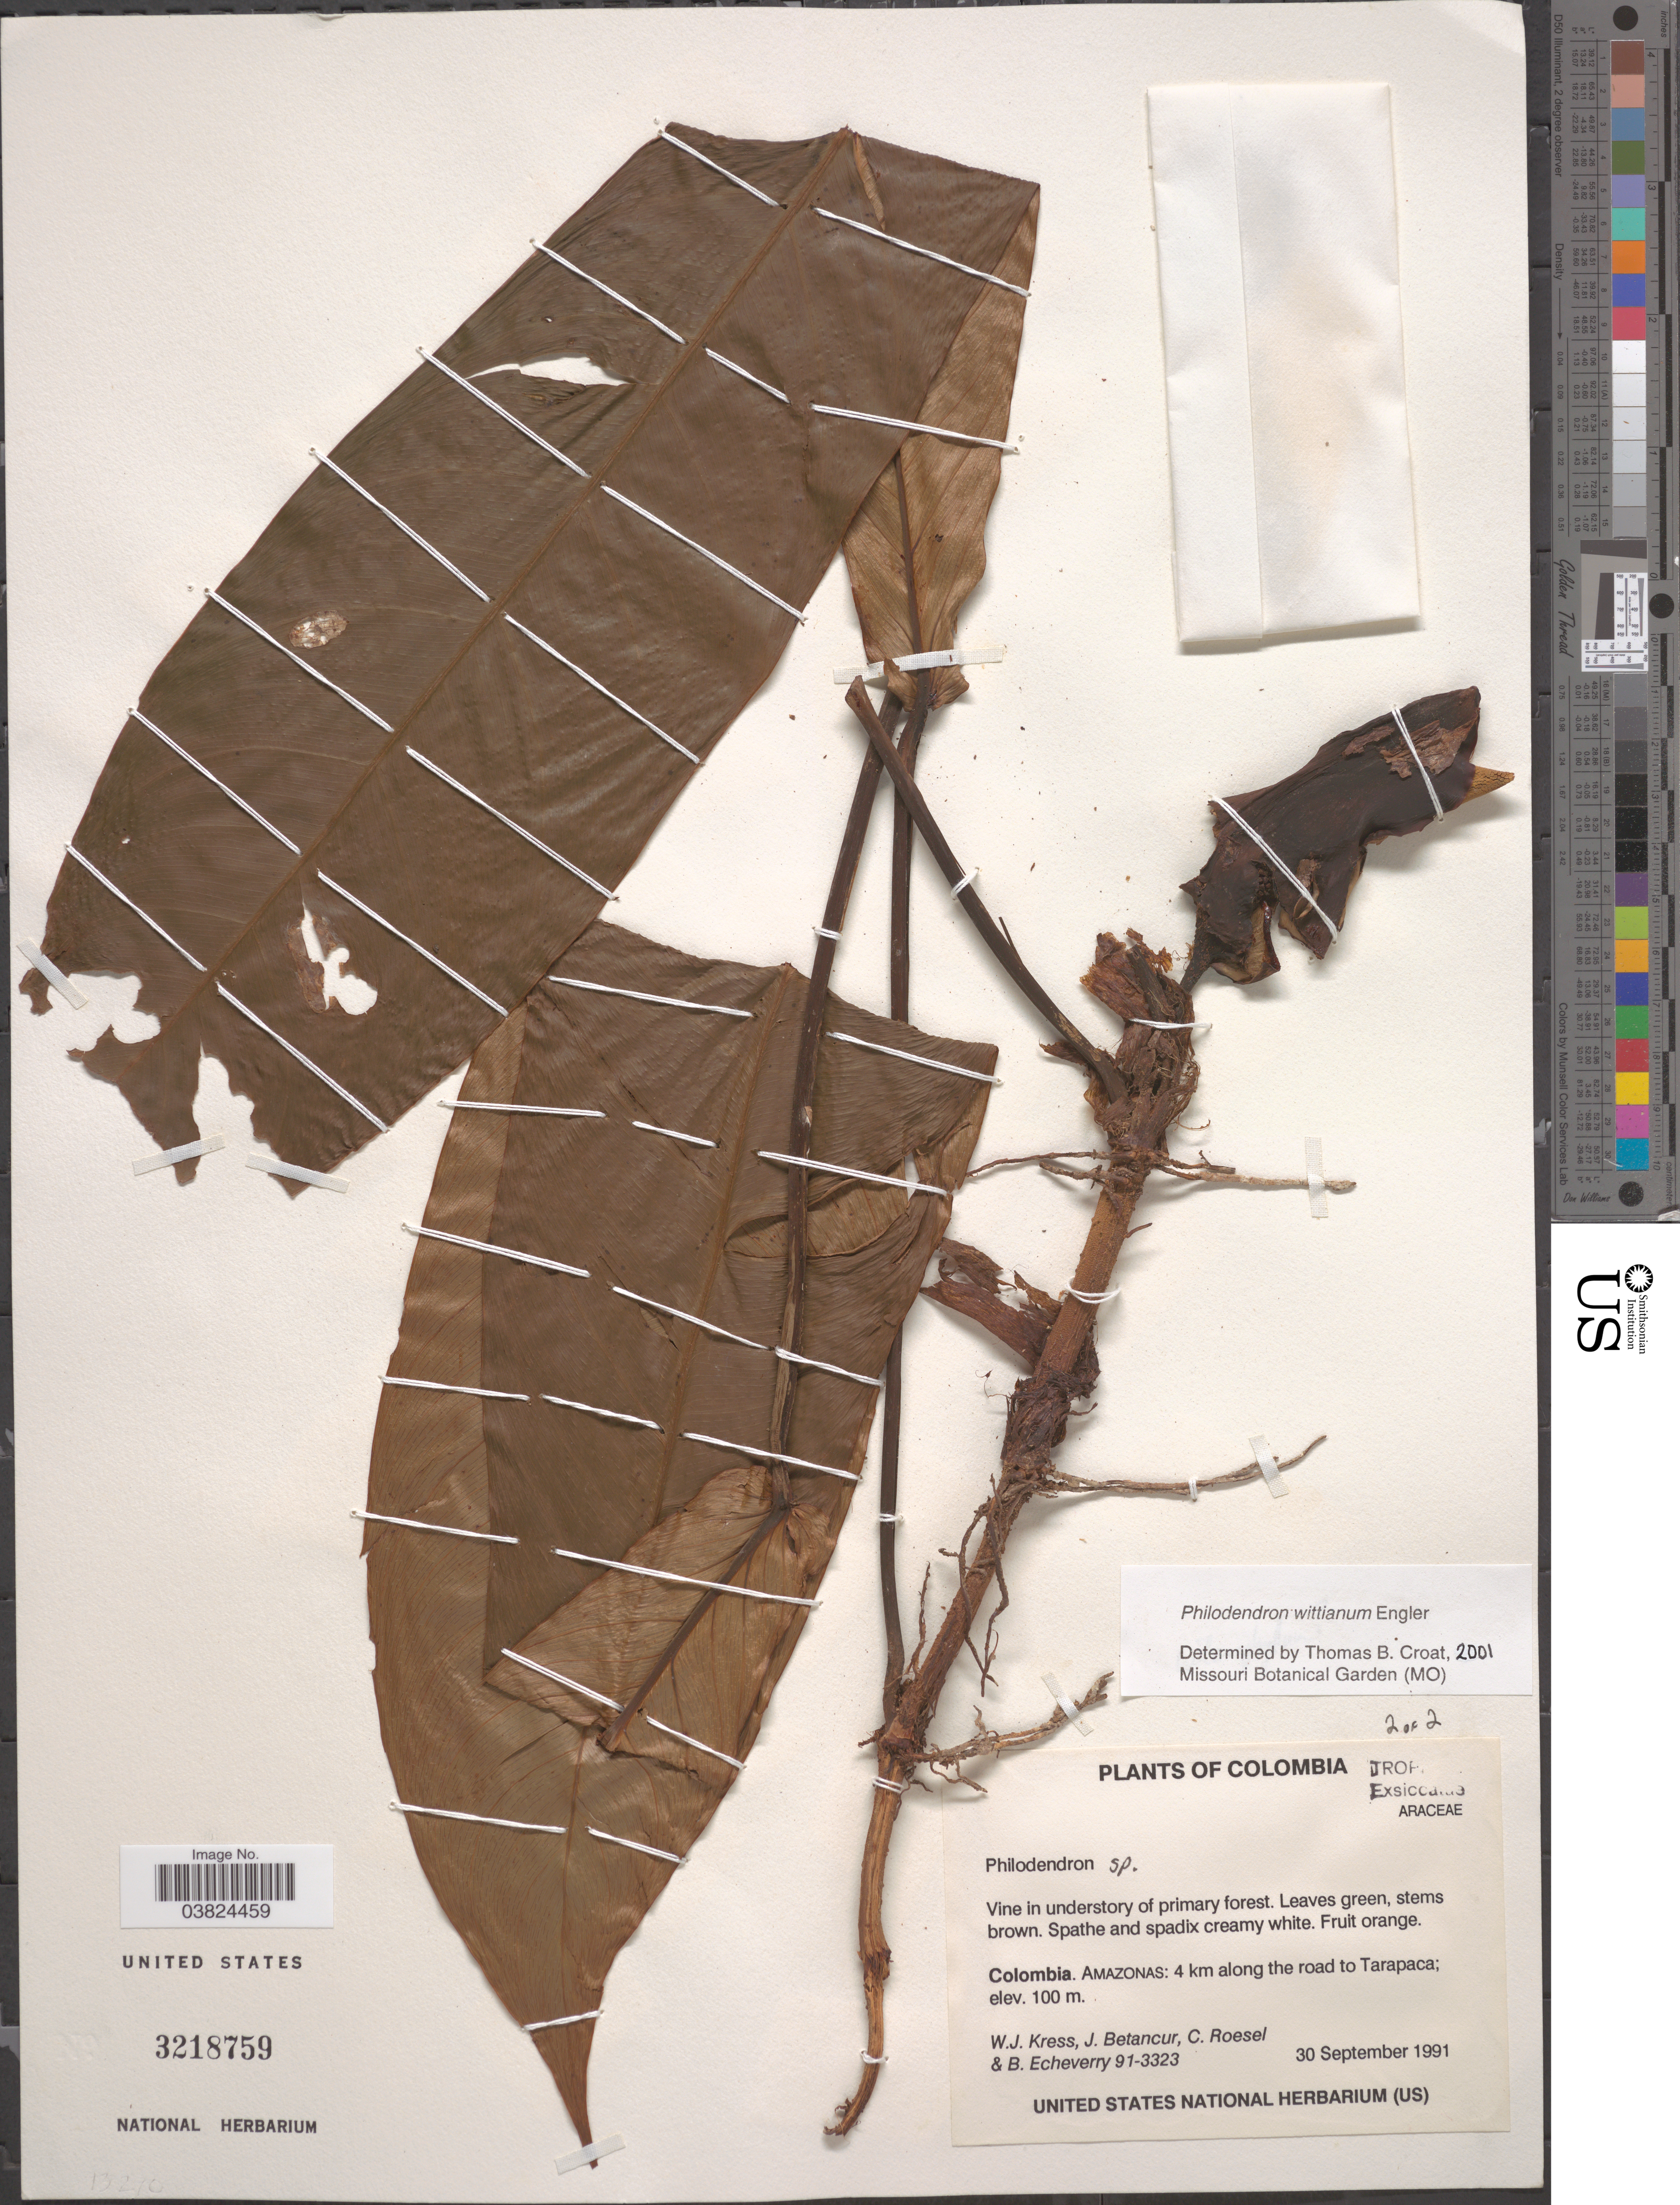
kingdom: Plantae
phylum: Tracheophyta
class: Liliopsida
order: Alismatales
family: Araceae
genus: Philodendron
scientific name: Philodendron wittianum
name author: Engl.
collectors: W. J. Kress, J. Betancur, C. S. Roesel & B. Echeverry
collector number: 91-3323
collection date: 1991-09-30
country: Colombia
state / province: Amazônas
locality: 4 km along the road to Tarapaca.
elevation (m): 100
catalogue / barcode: US 3218759